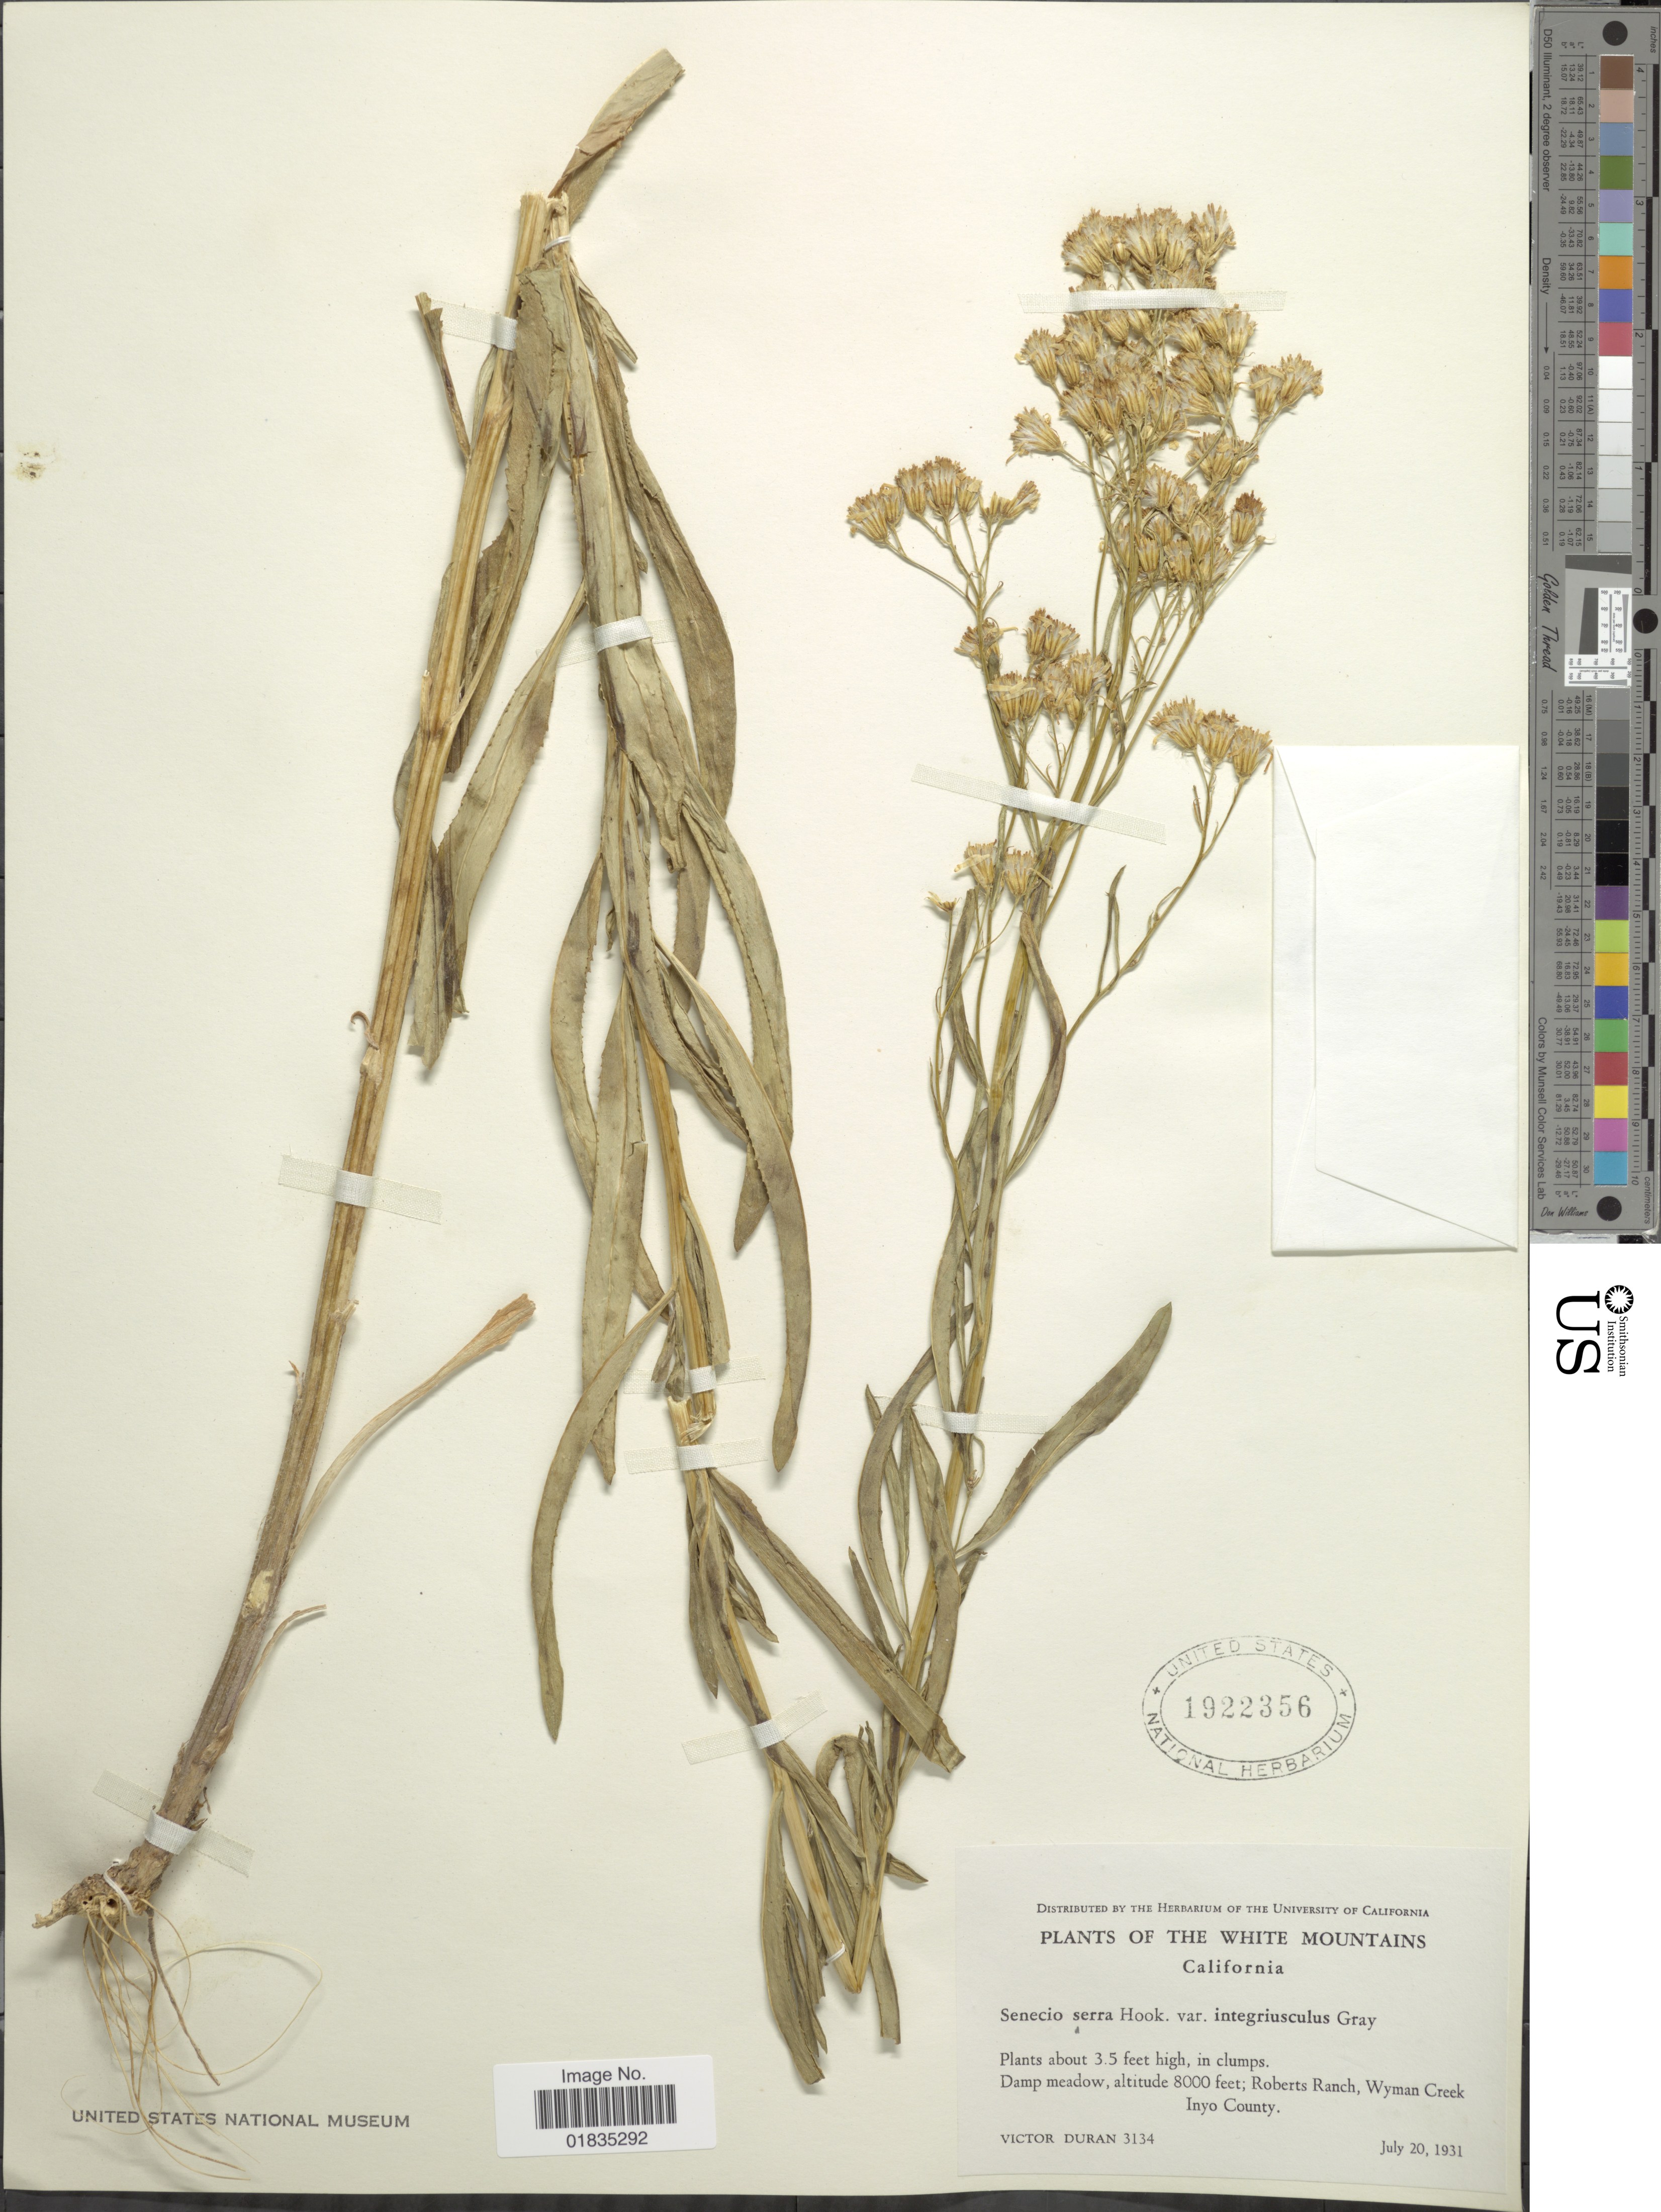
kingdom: Plantae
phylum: Tracheophyta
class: Magnoliopsida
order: Asterales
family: Asteraceae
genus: Senecio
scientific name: Senecio serra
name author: Hook.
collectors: V. Duran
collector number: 3134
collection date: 1931-07-20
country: United States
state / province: California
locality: The White Mountains, damp meadow, Roberts Ranch, Wyman Creek Inyo Creek.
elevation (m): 2438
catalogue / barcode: US 1922356